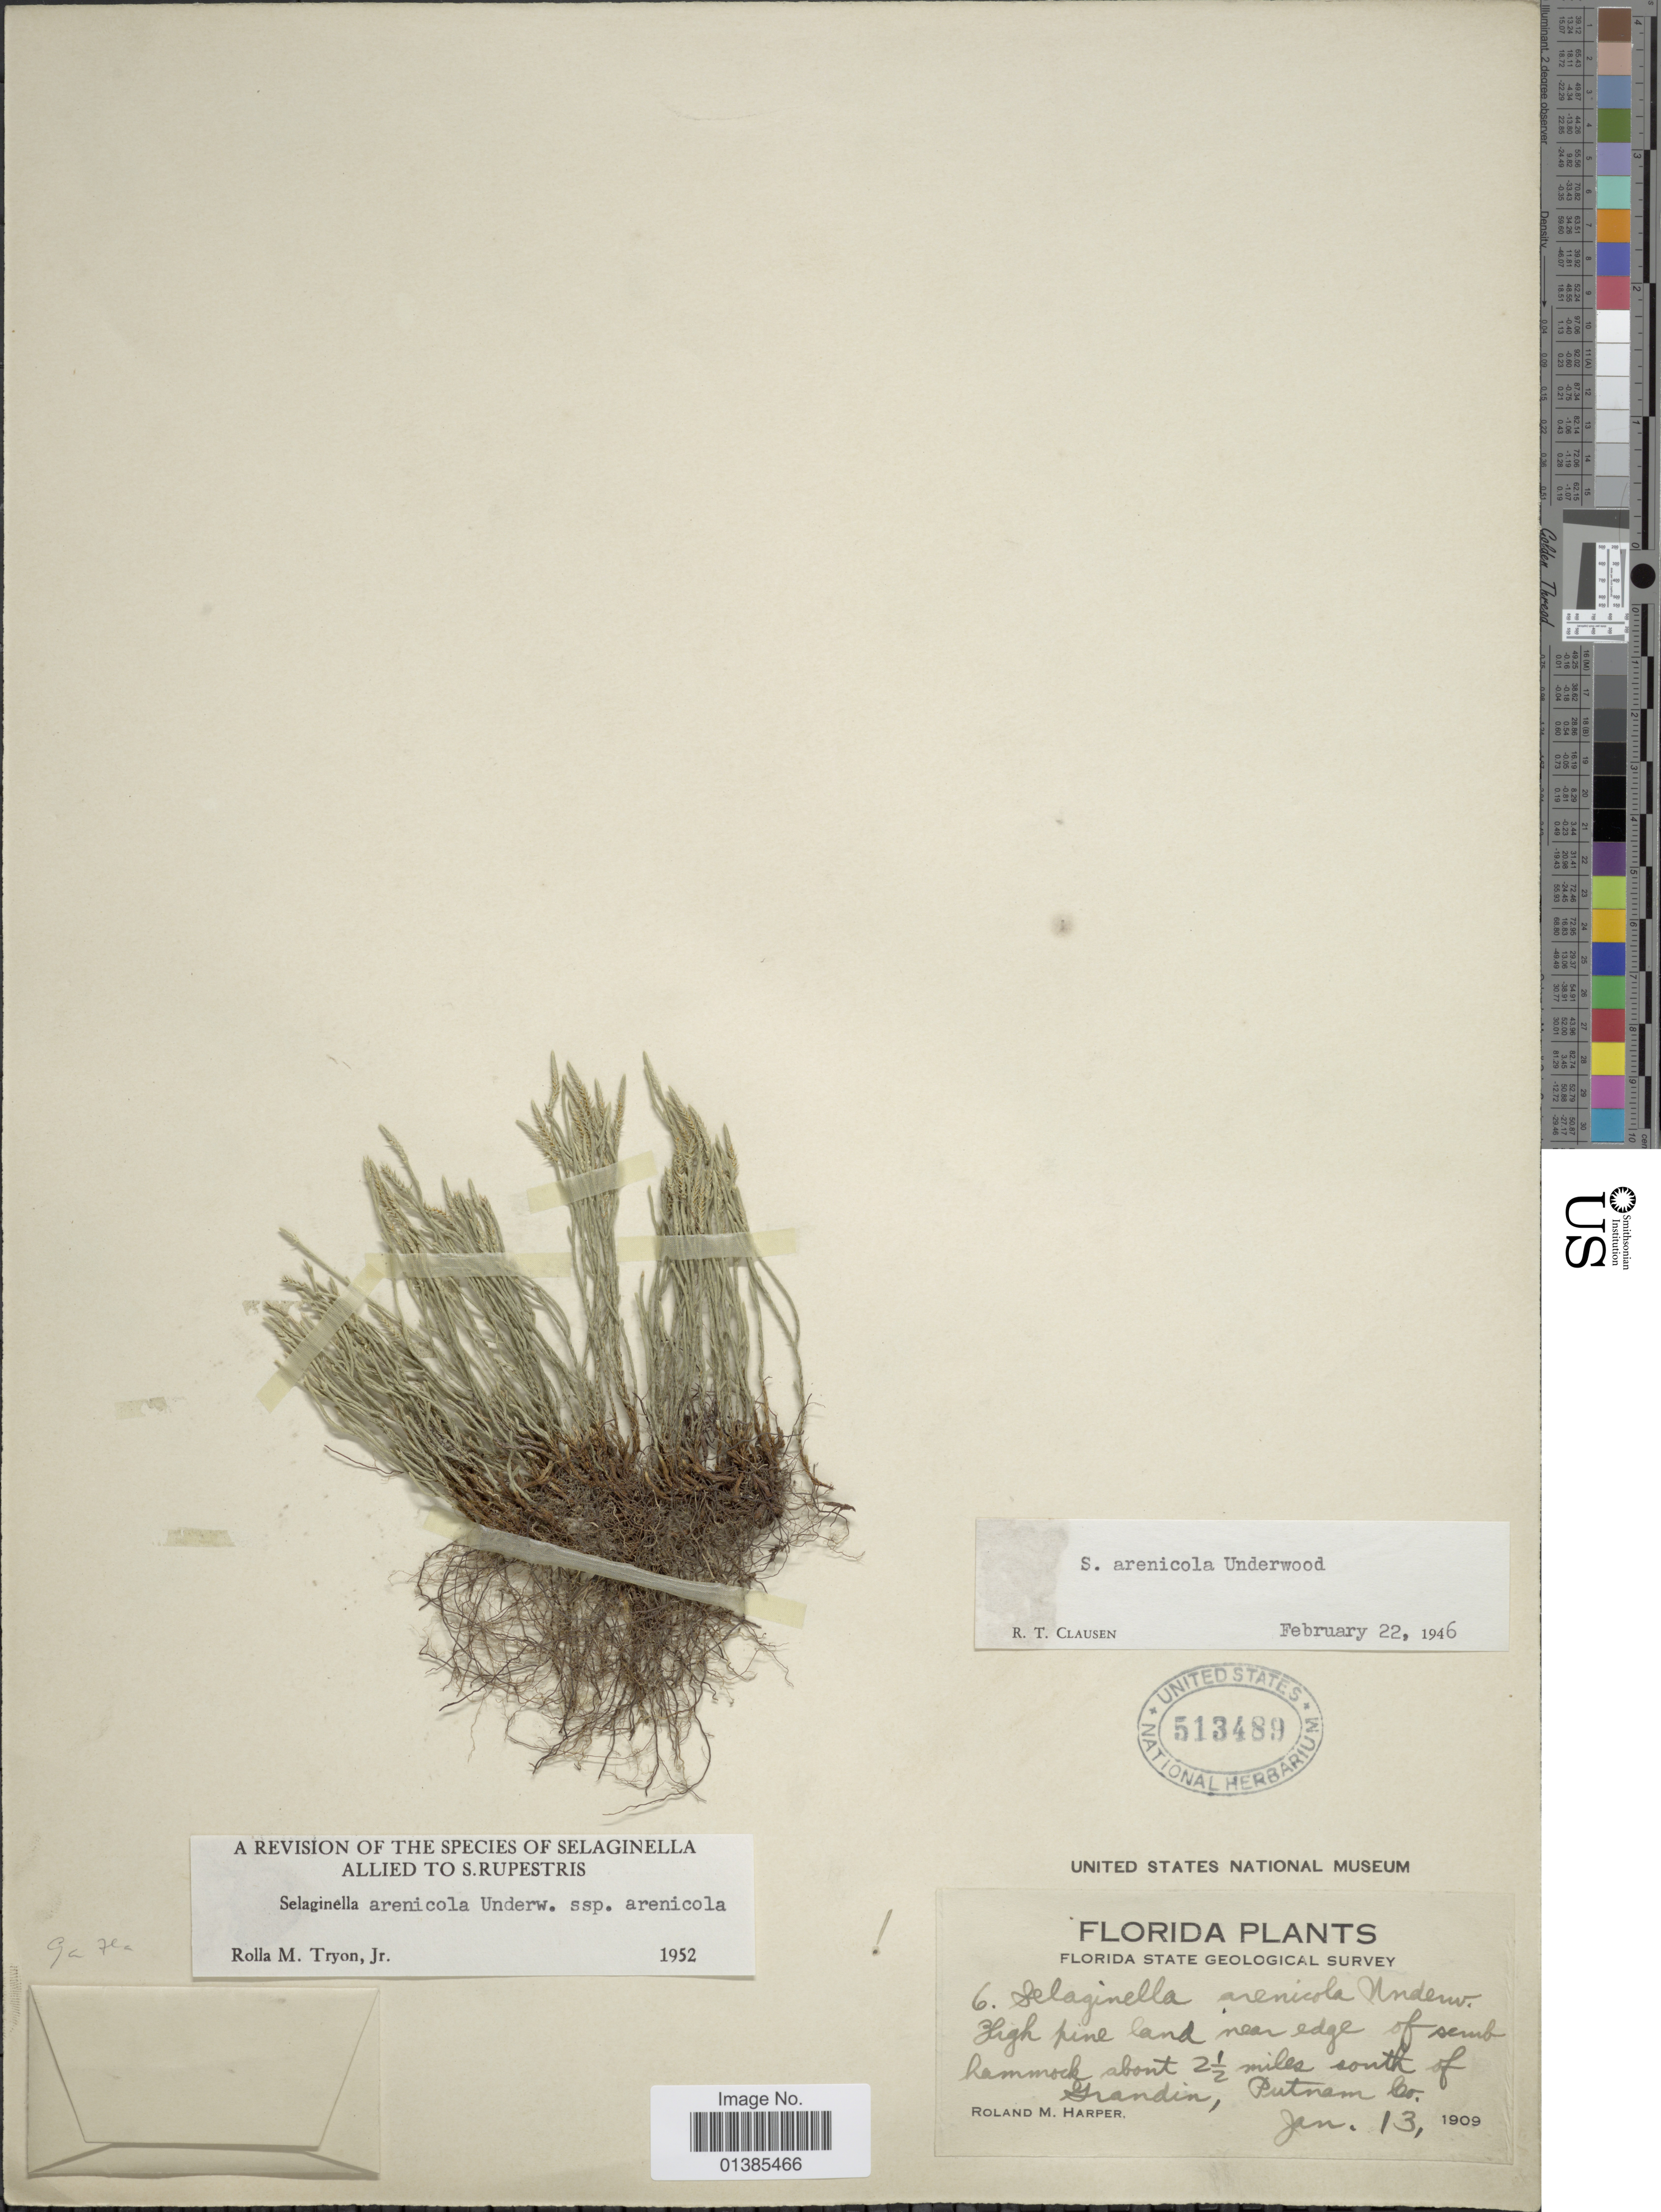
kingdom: Plantae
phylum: Tracheophyta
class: Lycopodiopsida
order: Selaginellales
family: Selaginellaceae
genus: Selaginella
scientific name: Selaginella arenicola subsp. arenicola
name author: Underw.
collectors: R. M. Harper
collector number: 6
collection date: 1909-01-13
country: United States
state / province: Florida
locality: High pine land near edge of semb hammock about 2½ miles south of Grandin, Putnam Co.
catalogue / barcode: US 513489